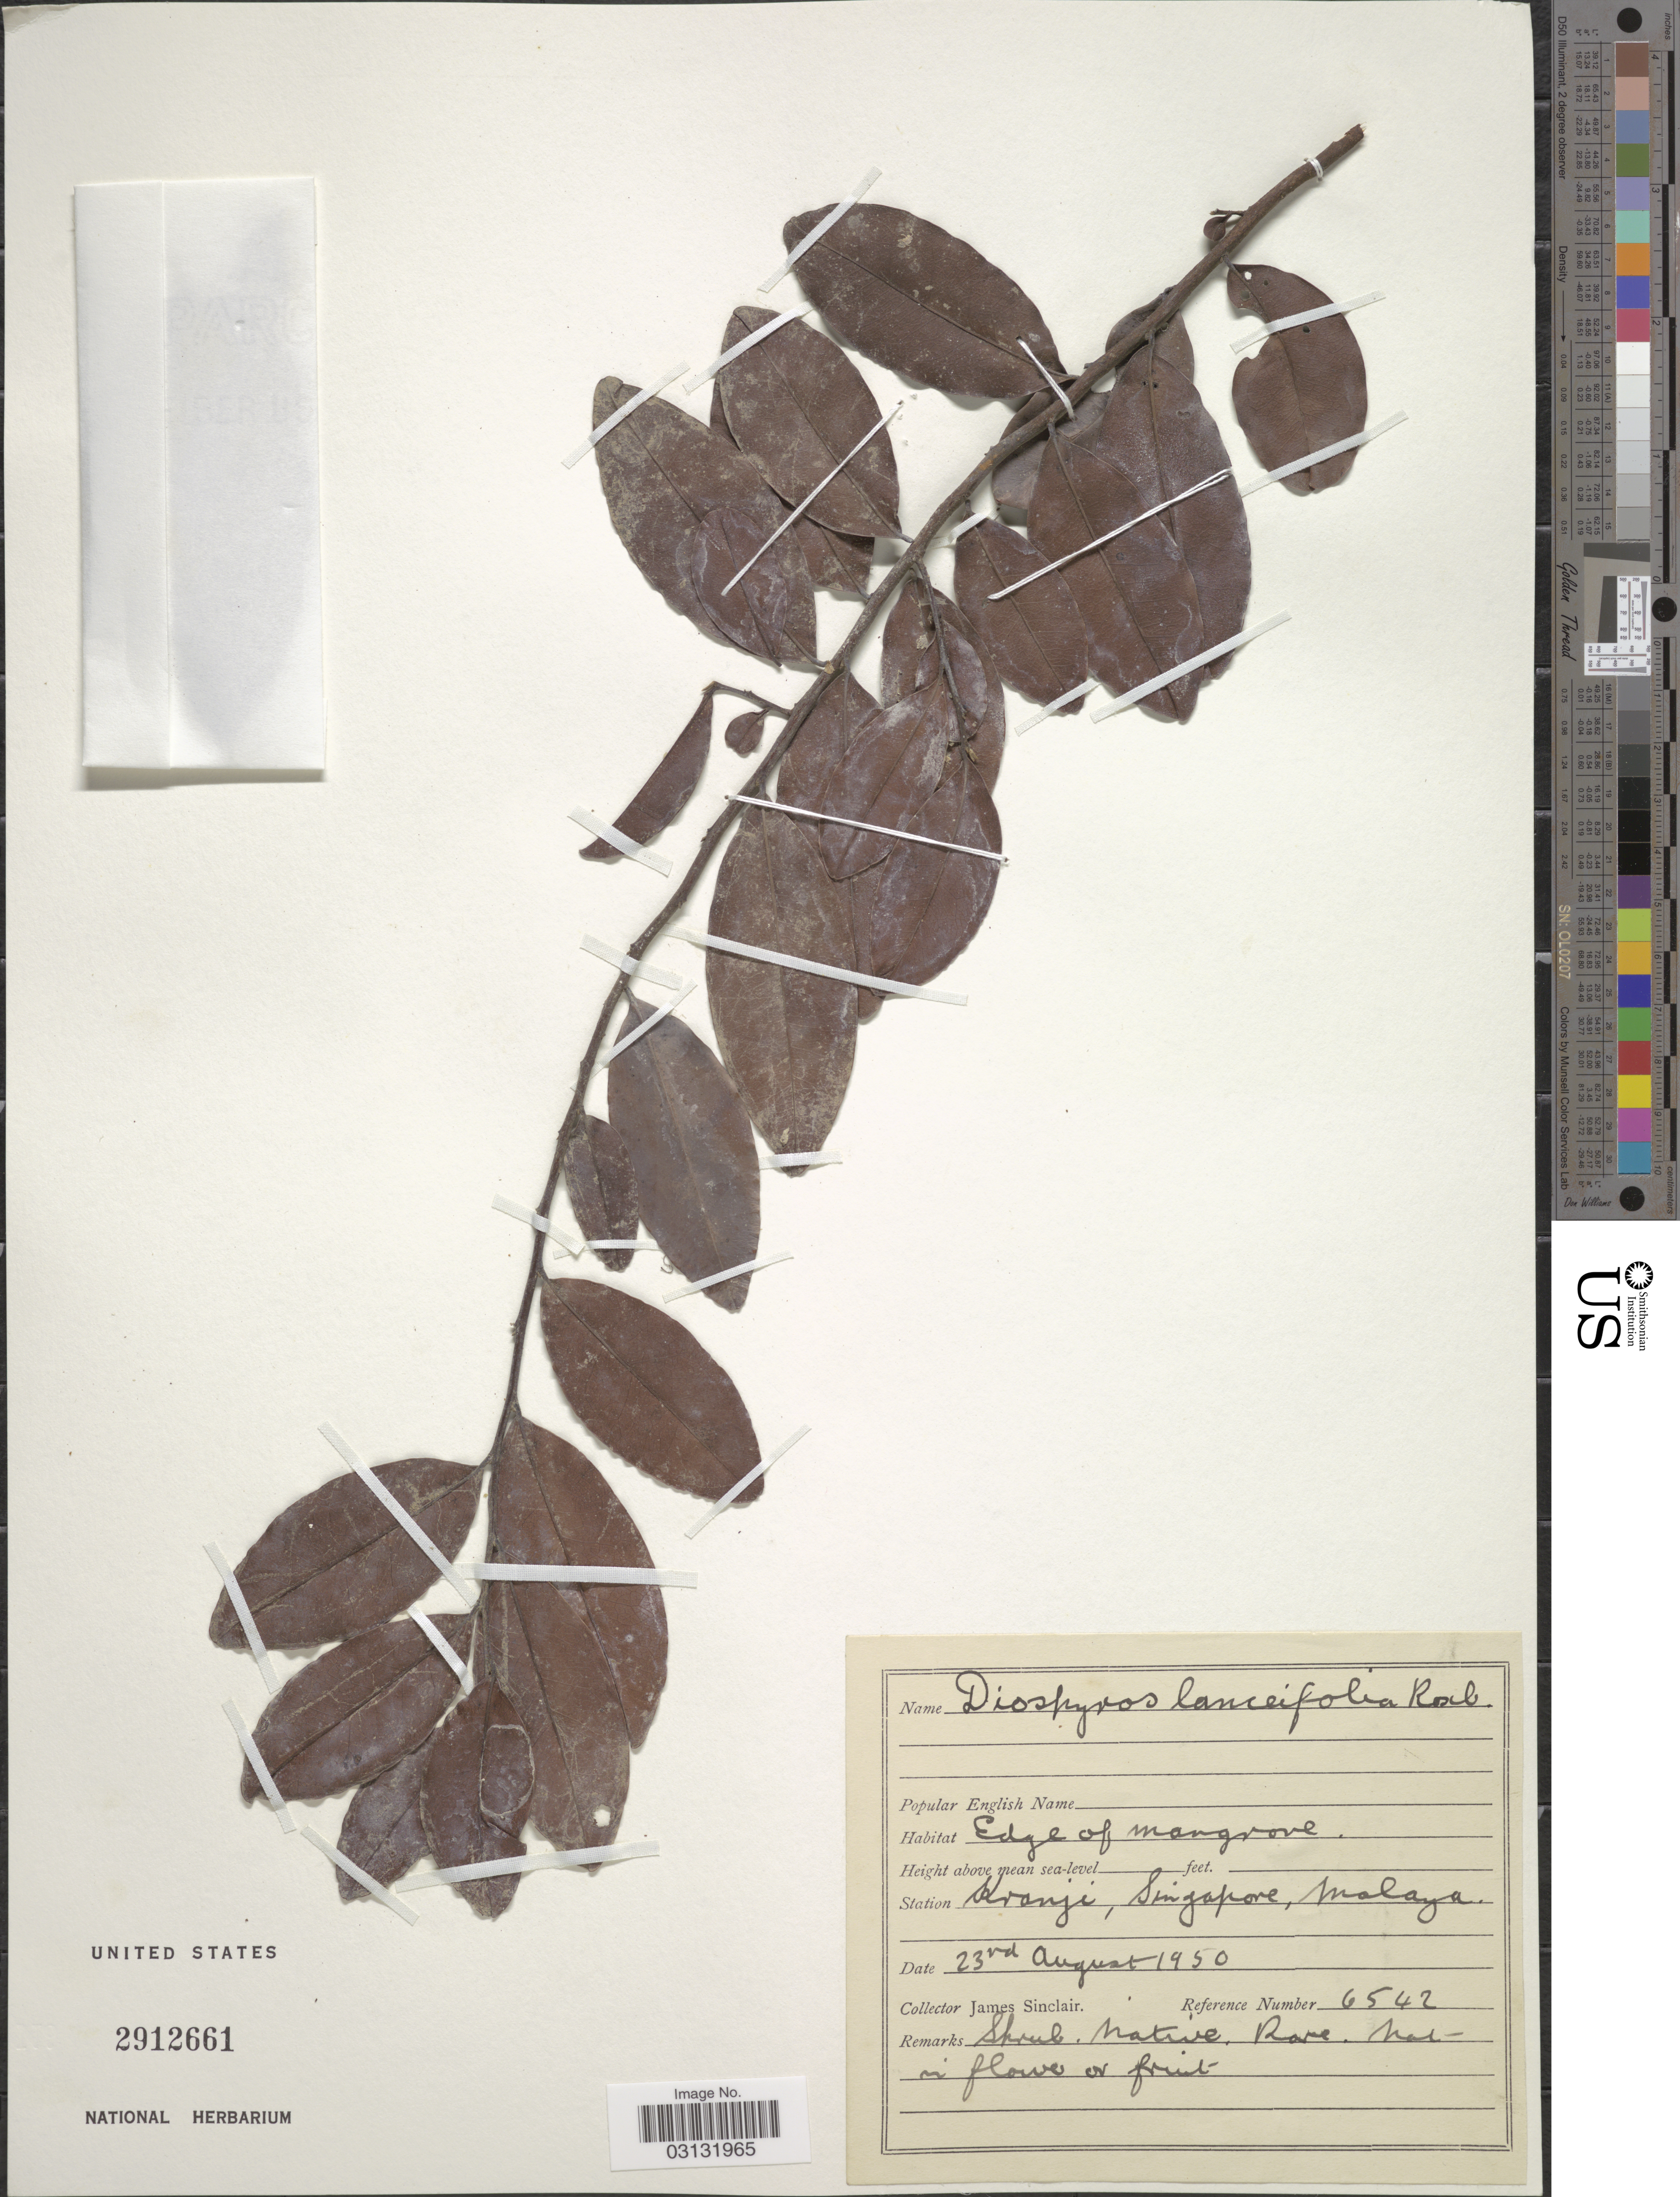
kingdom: Plantae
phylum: Tracheophyta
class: Magnoliopsida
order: Ericales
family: Ebenaceae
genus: Diospyros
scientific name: Diospyros lanceifolia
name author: Roxb.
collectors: J. Sinclair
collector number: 6542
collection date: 1950-08-23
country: Singapore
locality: Kranji, Malaya.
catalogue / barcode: US 2912661